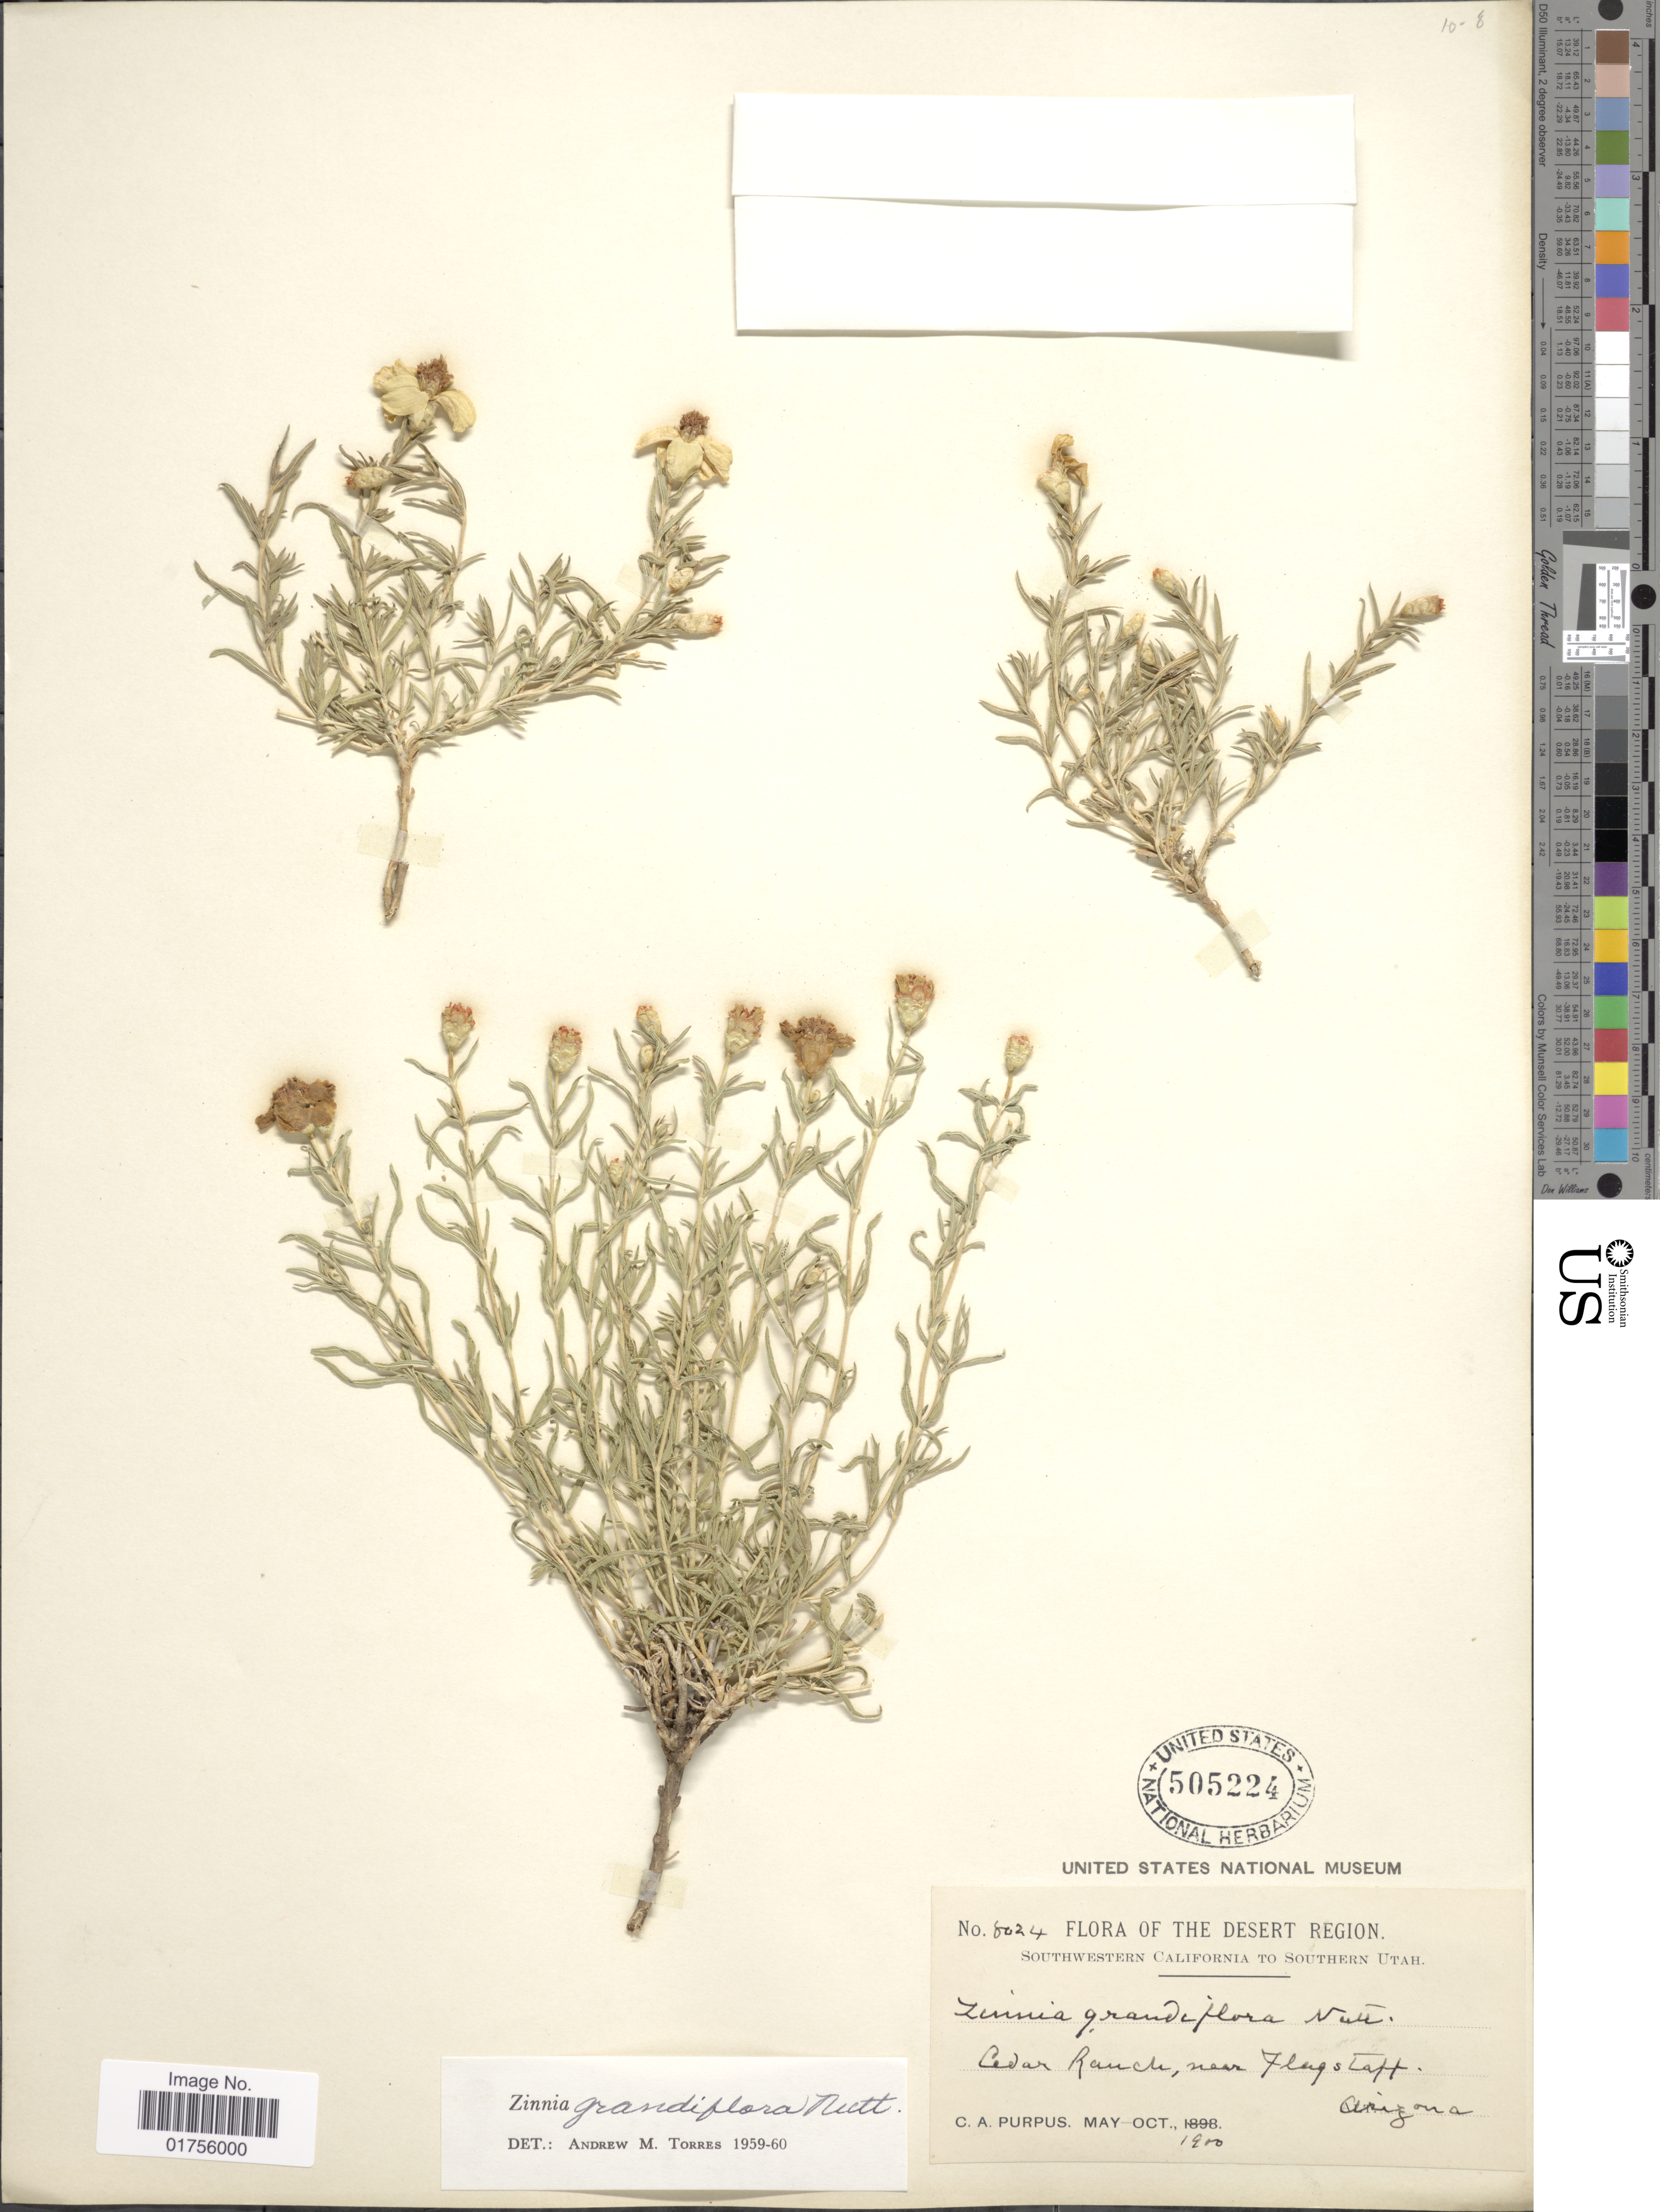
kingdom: Plantae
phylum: Tracheophyta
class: Magnoliopsida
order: Asterales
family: Asteraceae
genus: Zinnia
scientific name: Zinnia grandiflora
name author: Nutt.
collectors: -- Purpus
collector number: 8024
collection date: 1900-05/1900-10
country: United States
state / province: Arizona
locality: The Desert Region, Cedar Ranch, near Flagstaff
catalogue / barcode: US 505224